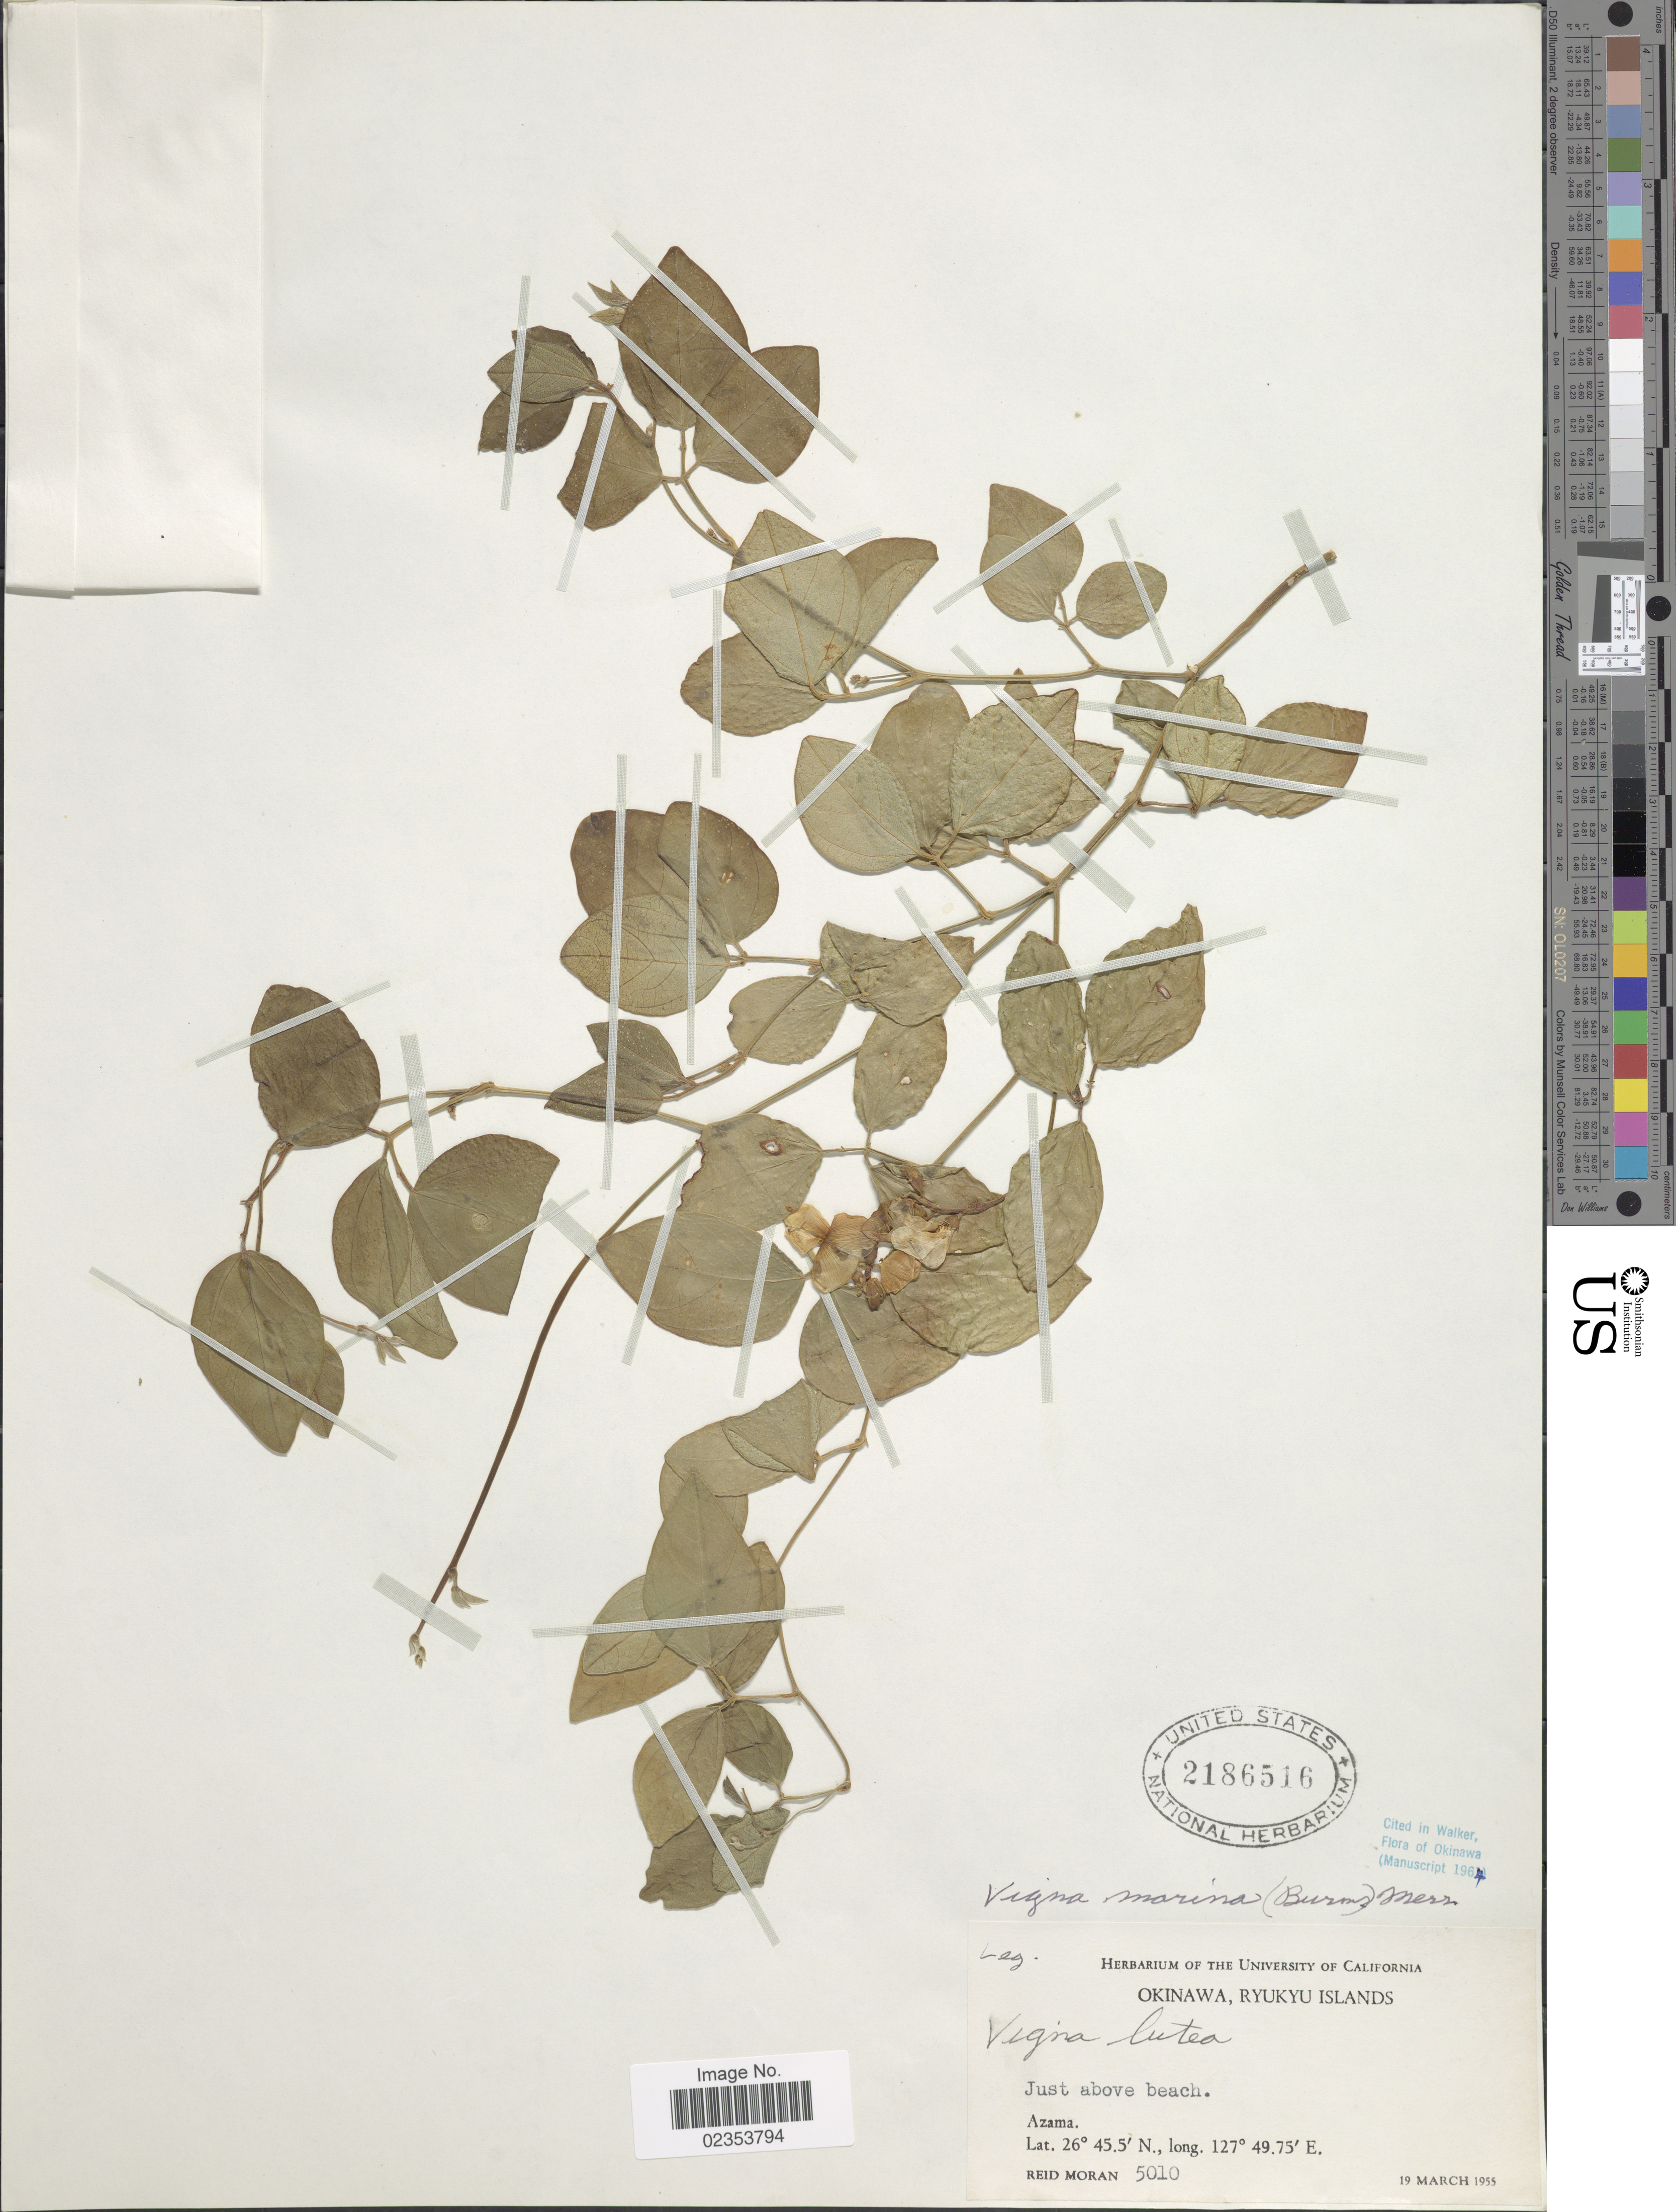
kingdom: Plantae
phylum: Tracheophyta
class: Magnoliopsida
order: Fabales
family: Fabaceae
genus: Vigna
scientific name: Vigna marina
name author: (Burm.) Merr.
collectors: R. V. Moran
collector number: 5010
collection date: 1955-03-19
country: Japan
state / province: Okinawa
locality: Ryukyu Islands. Just above beach. Azama.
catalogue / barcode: US 2186516